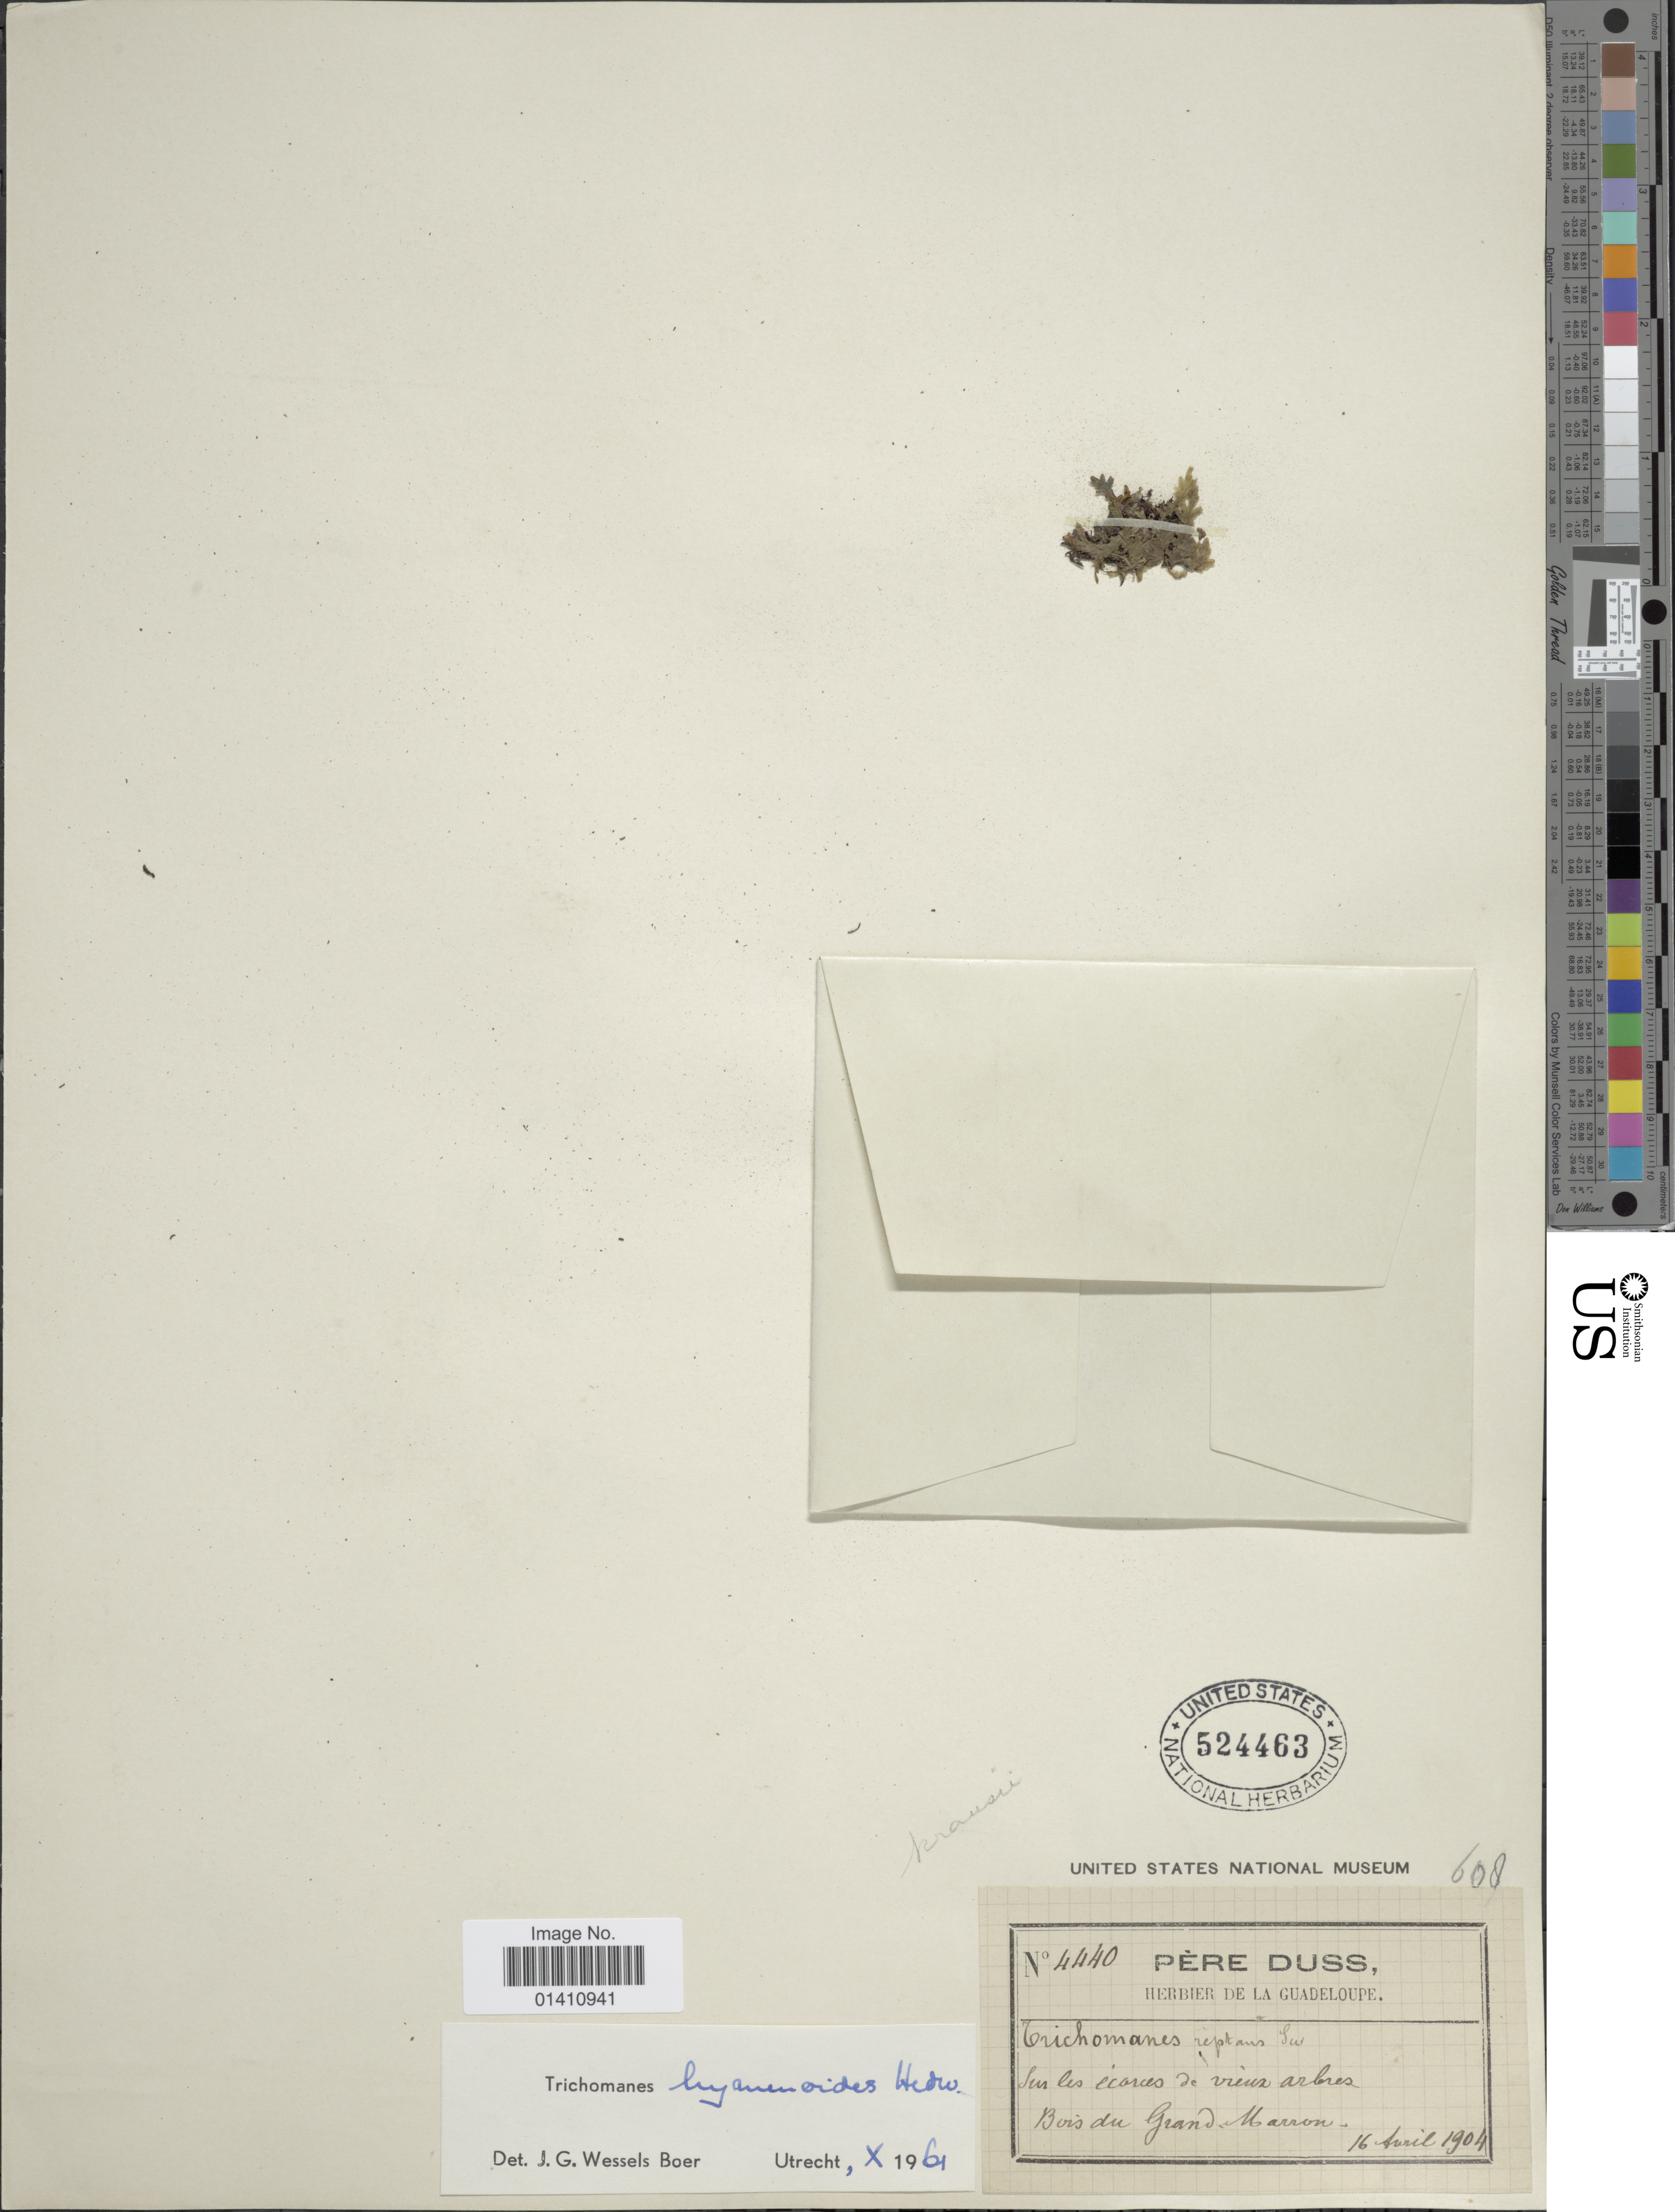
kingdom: Plantae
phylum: Tracheophyta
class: Polypodiopsida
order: Hymenophyllales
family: Hymenophyllaceae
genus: Didymoglossum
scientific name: Didymoglossum hymenoides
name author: (Hedw.) Copel.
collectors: Père Duss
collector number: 4440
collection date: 1904-04-16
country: Guadeloupe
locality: Bois du Grand Marron.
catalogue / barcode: US 524463